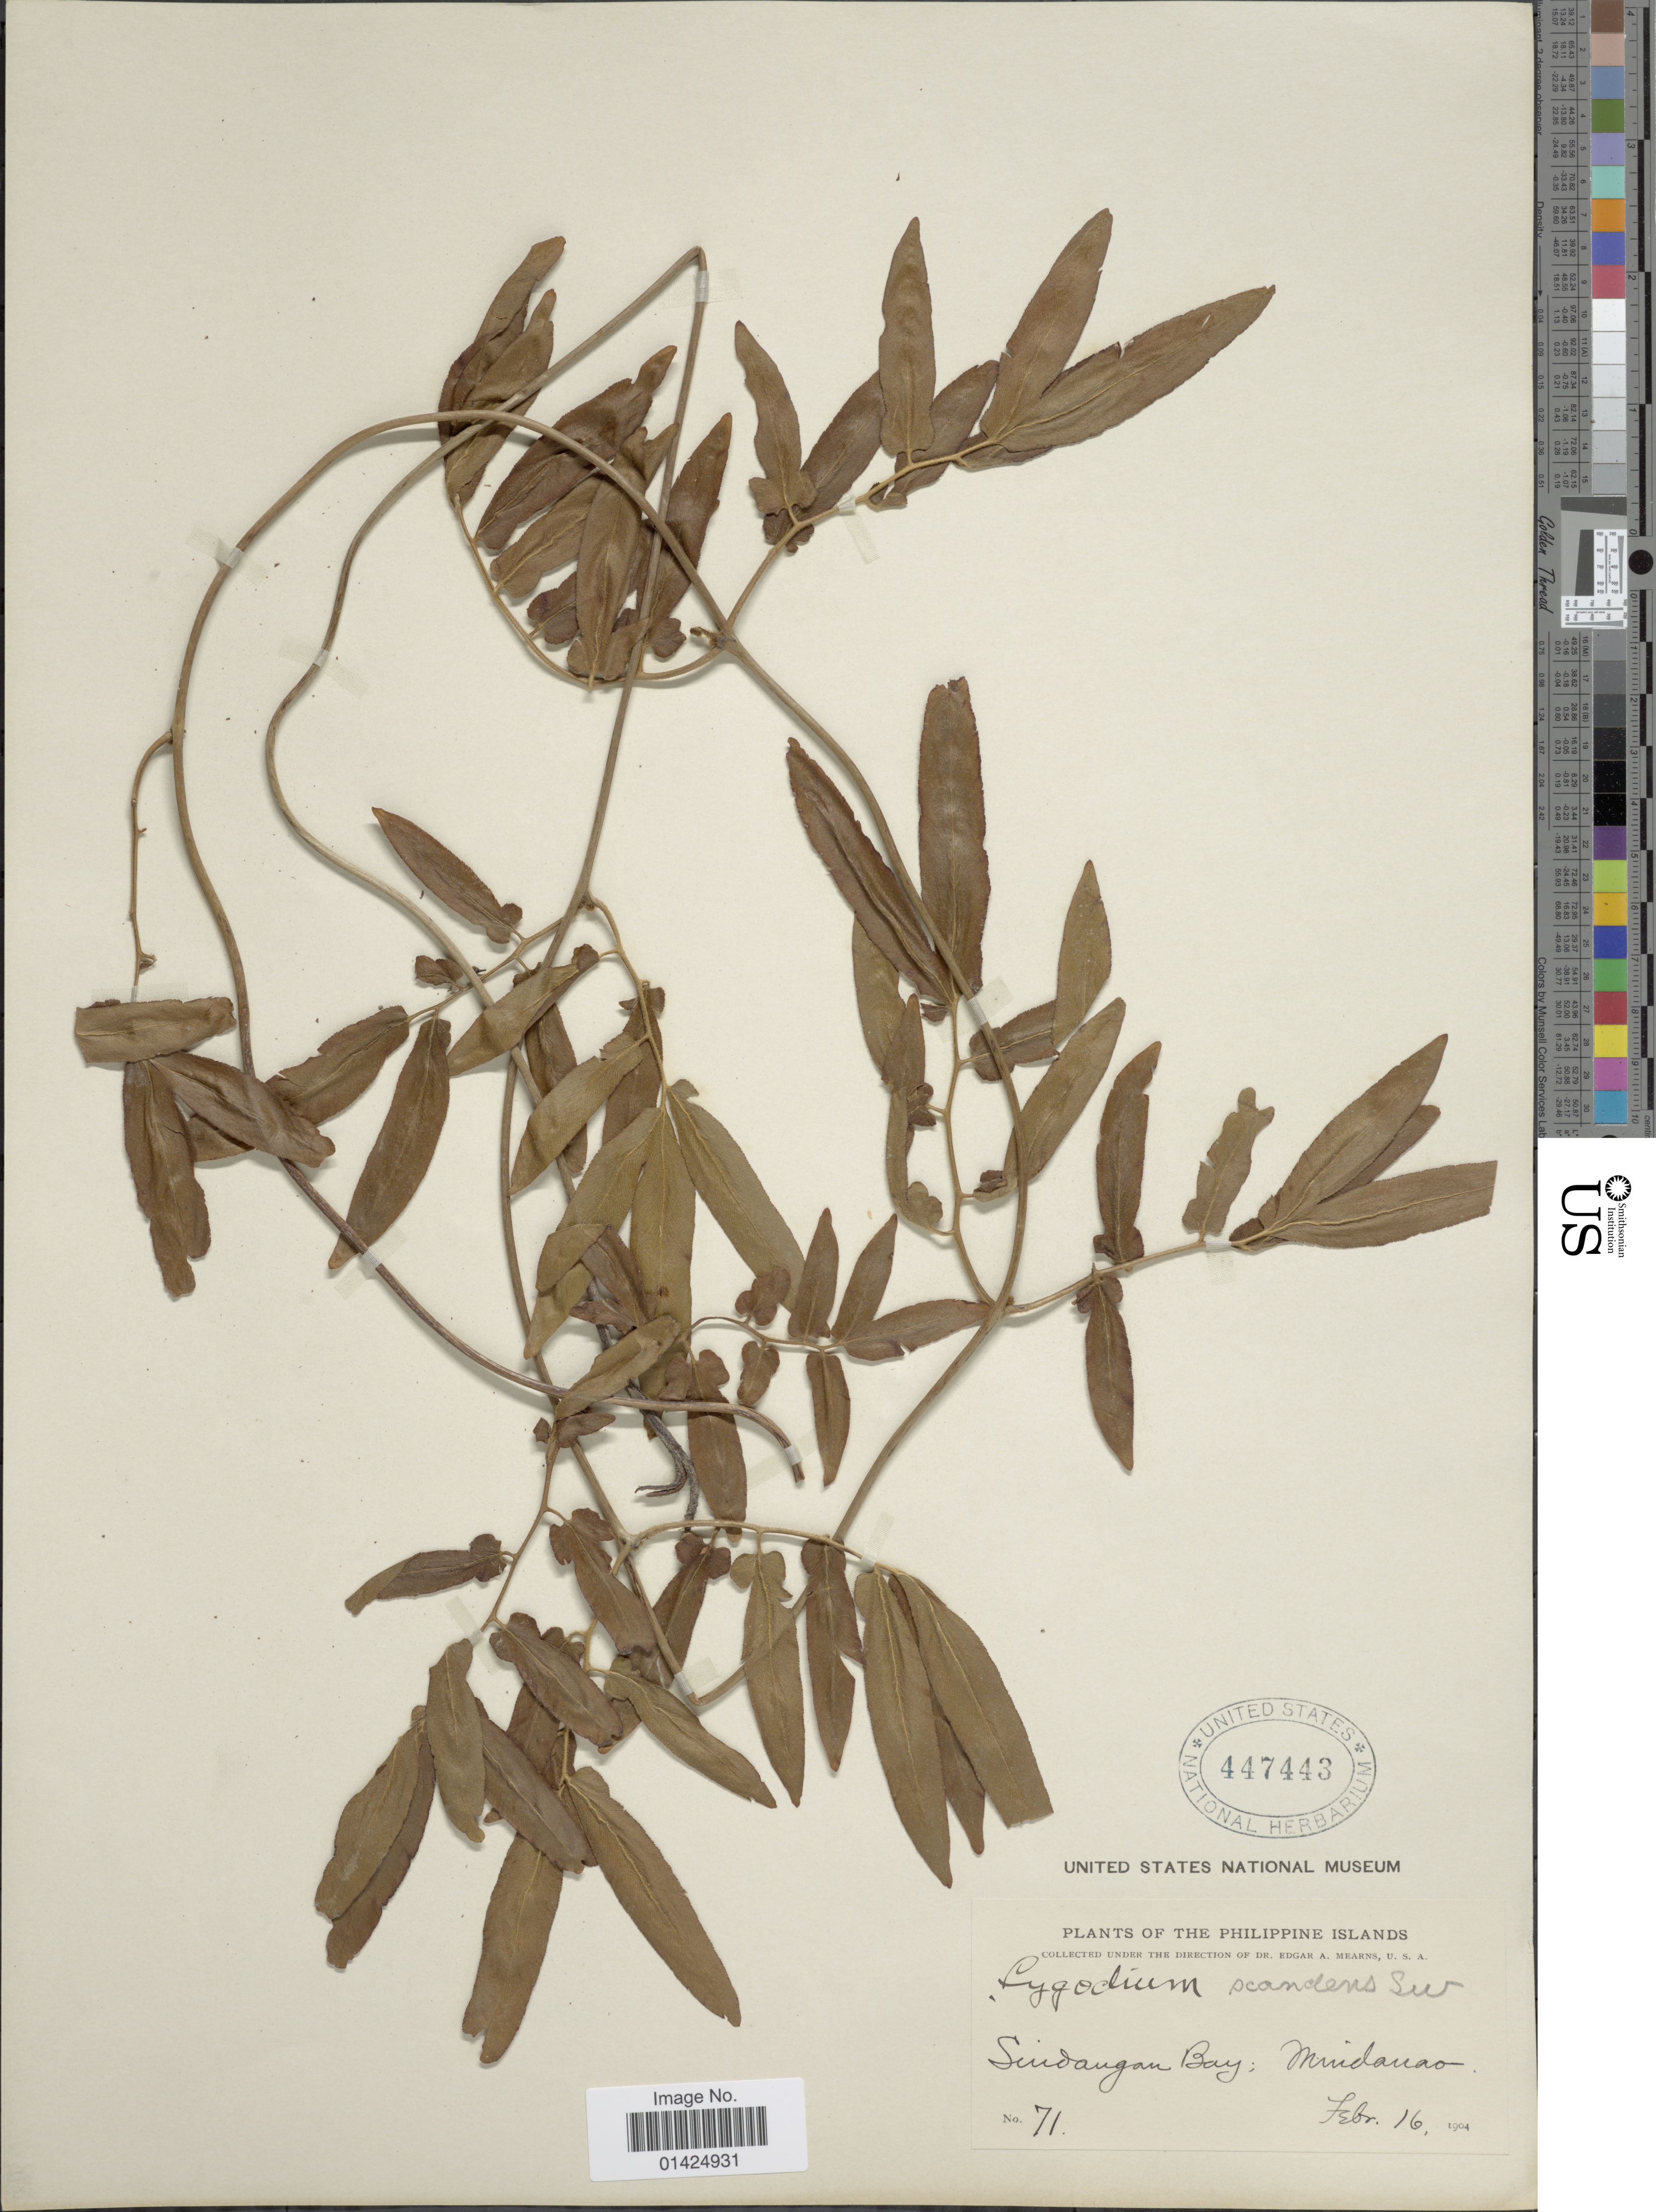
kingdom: Plantae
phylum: Tracheophyta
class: Polypodiopsida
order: Schizaeales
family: Lygodiaceae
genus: Lygodium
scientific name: Lygodium flexuosum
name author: Sw.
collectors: E. A. Mearns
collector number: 71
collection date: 1904-02-16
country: Philippines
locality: Sindangan Bay, Mindanao.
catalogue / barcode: US 447443